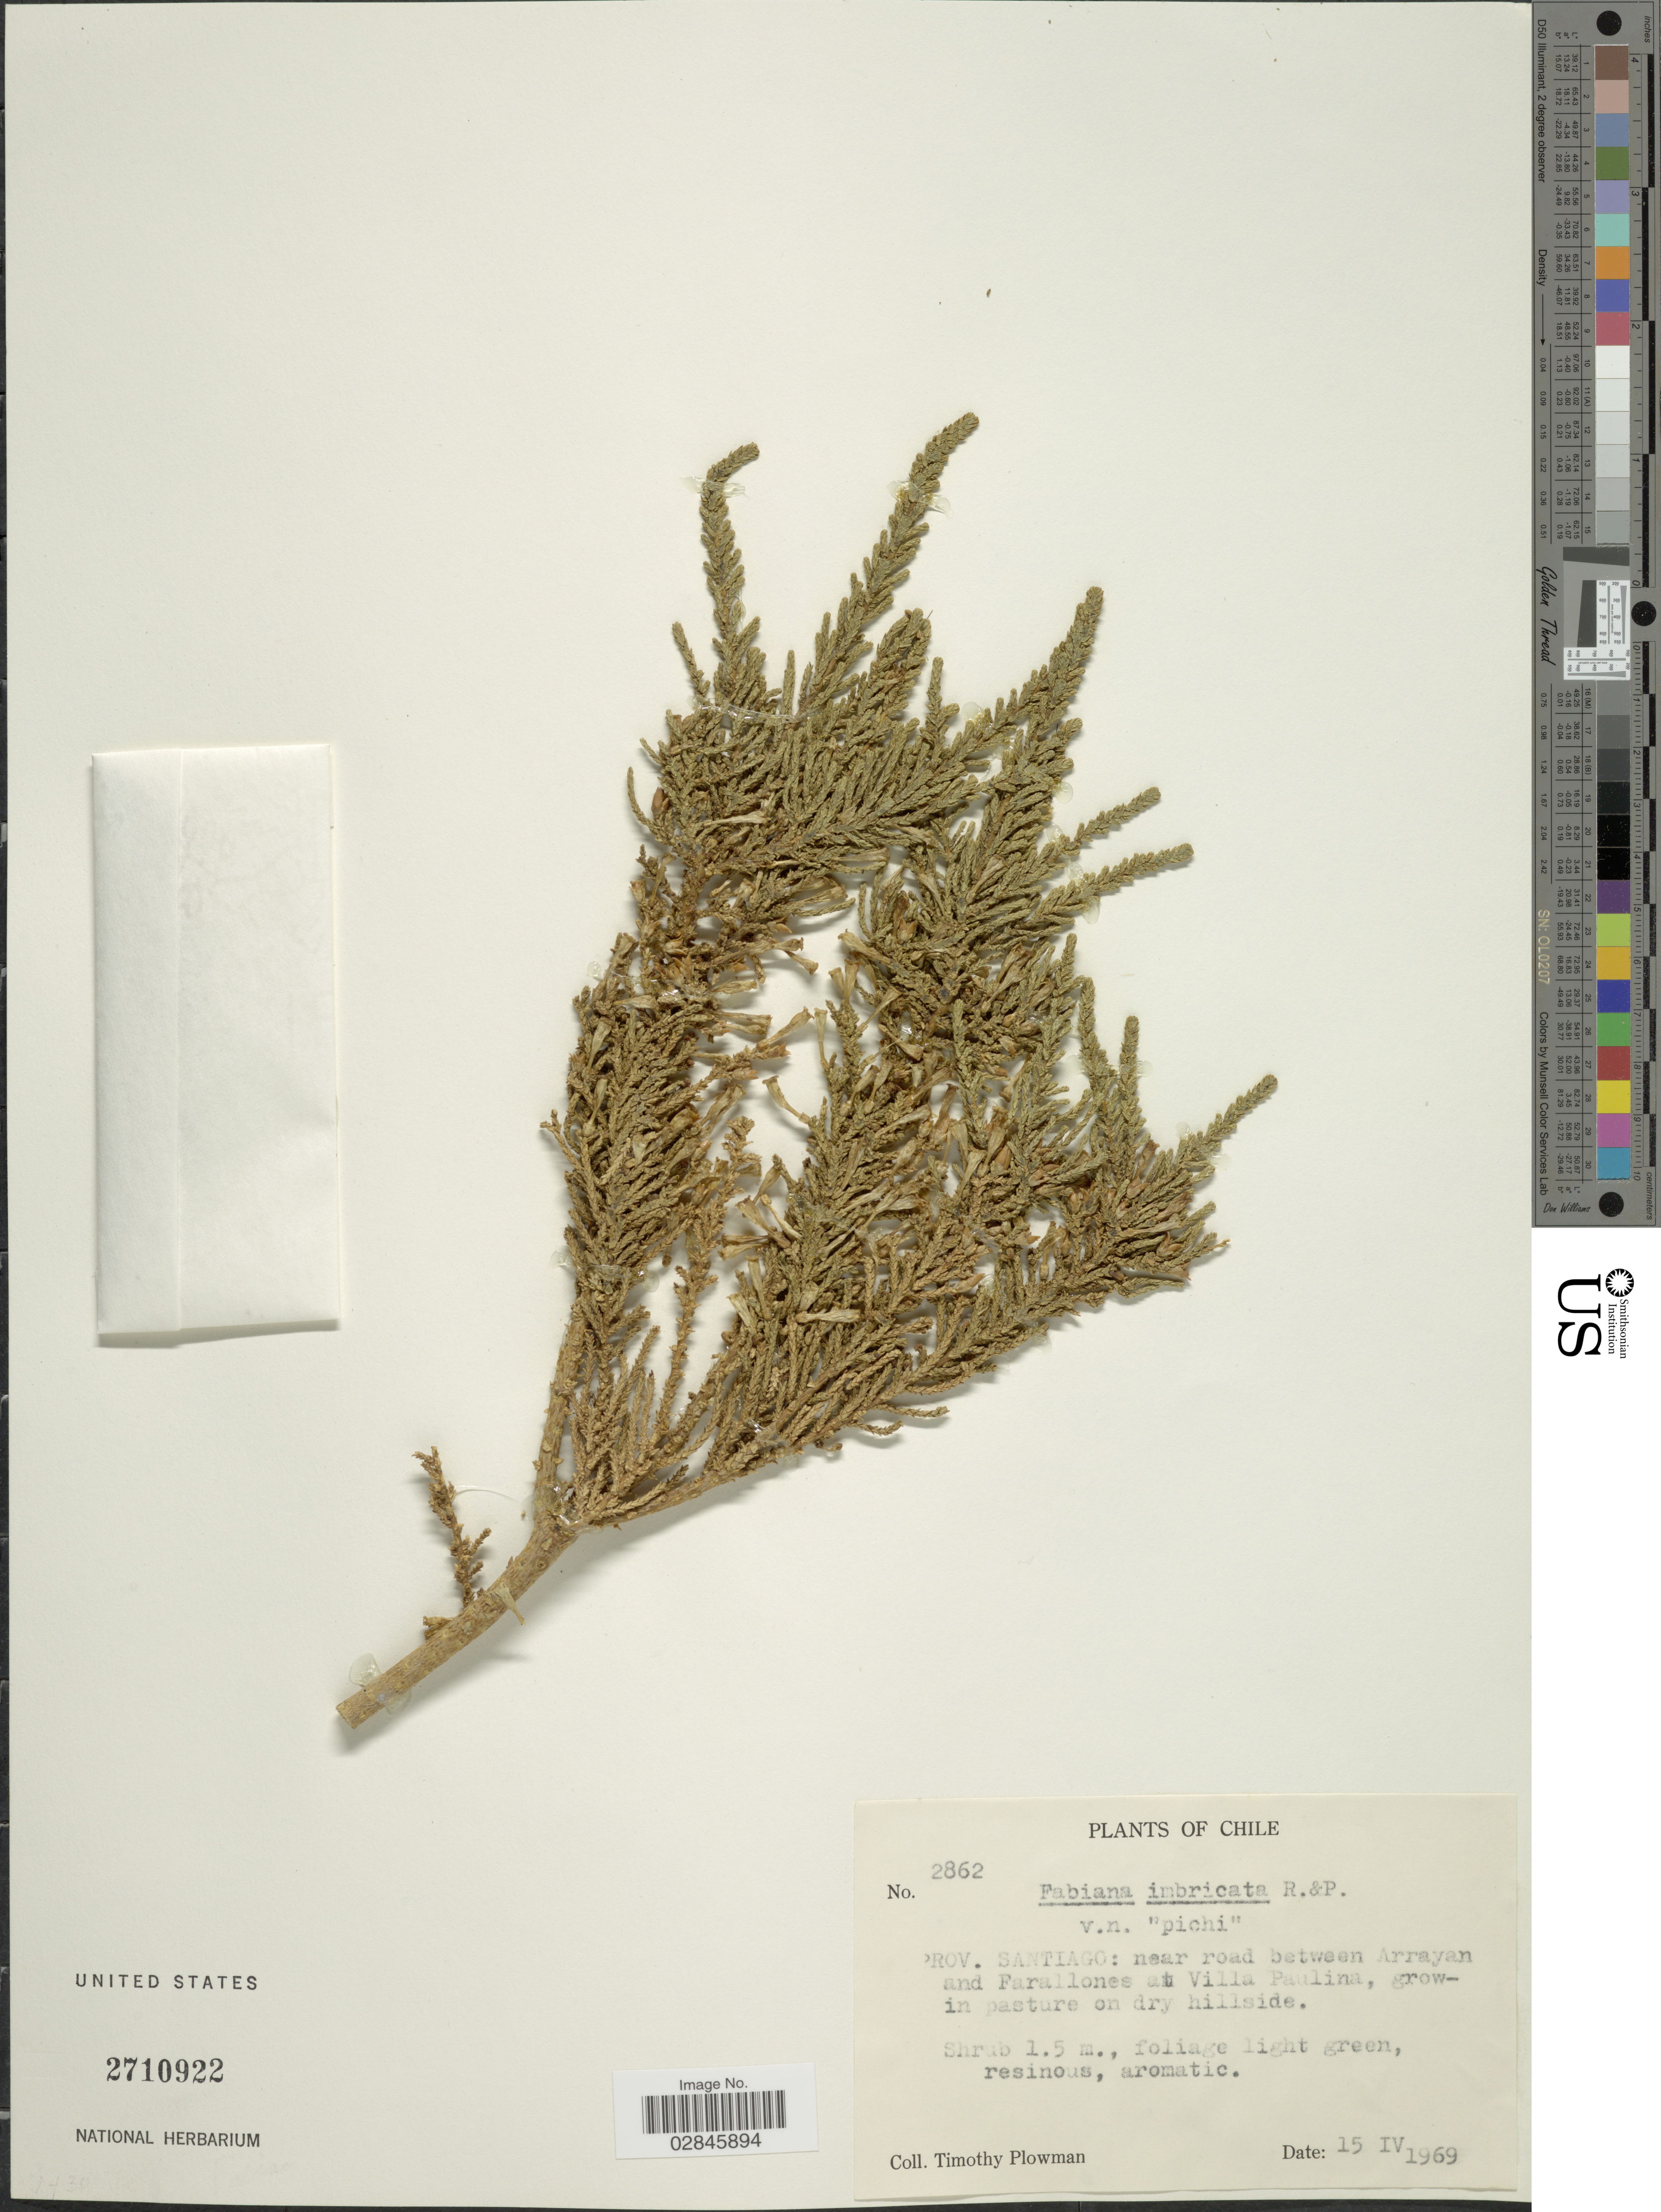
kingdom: Plantae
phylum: Tracheophyta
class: Magnoliopsida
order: Solanales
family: Solanaceae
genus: Fabiana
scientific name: Fabiana imbricata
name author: Ruiz & Pav.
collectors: T. Plowman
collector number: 2862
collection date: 1969-04-15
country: Chile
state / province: Región Metropolitana (RM)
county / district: Santiago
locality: Near road between Arrayan and Farallones at Villa Paulina.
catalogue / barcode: US 2710922